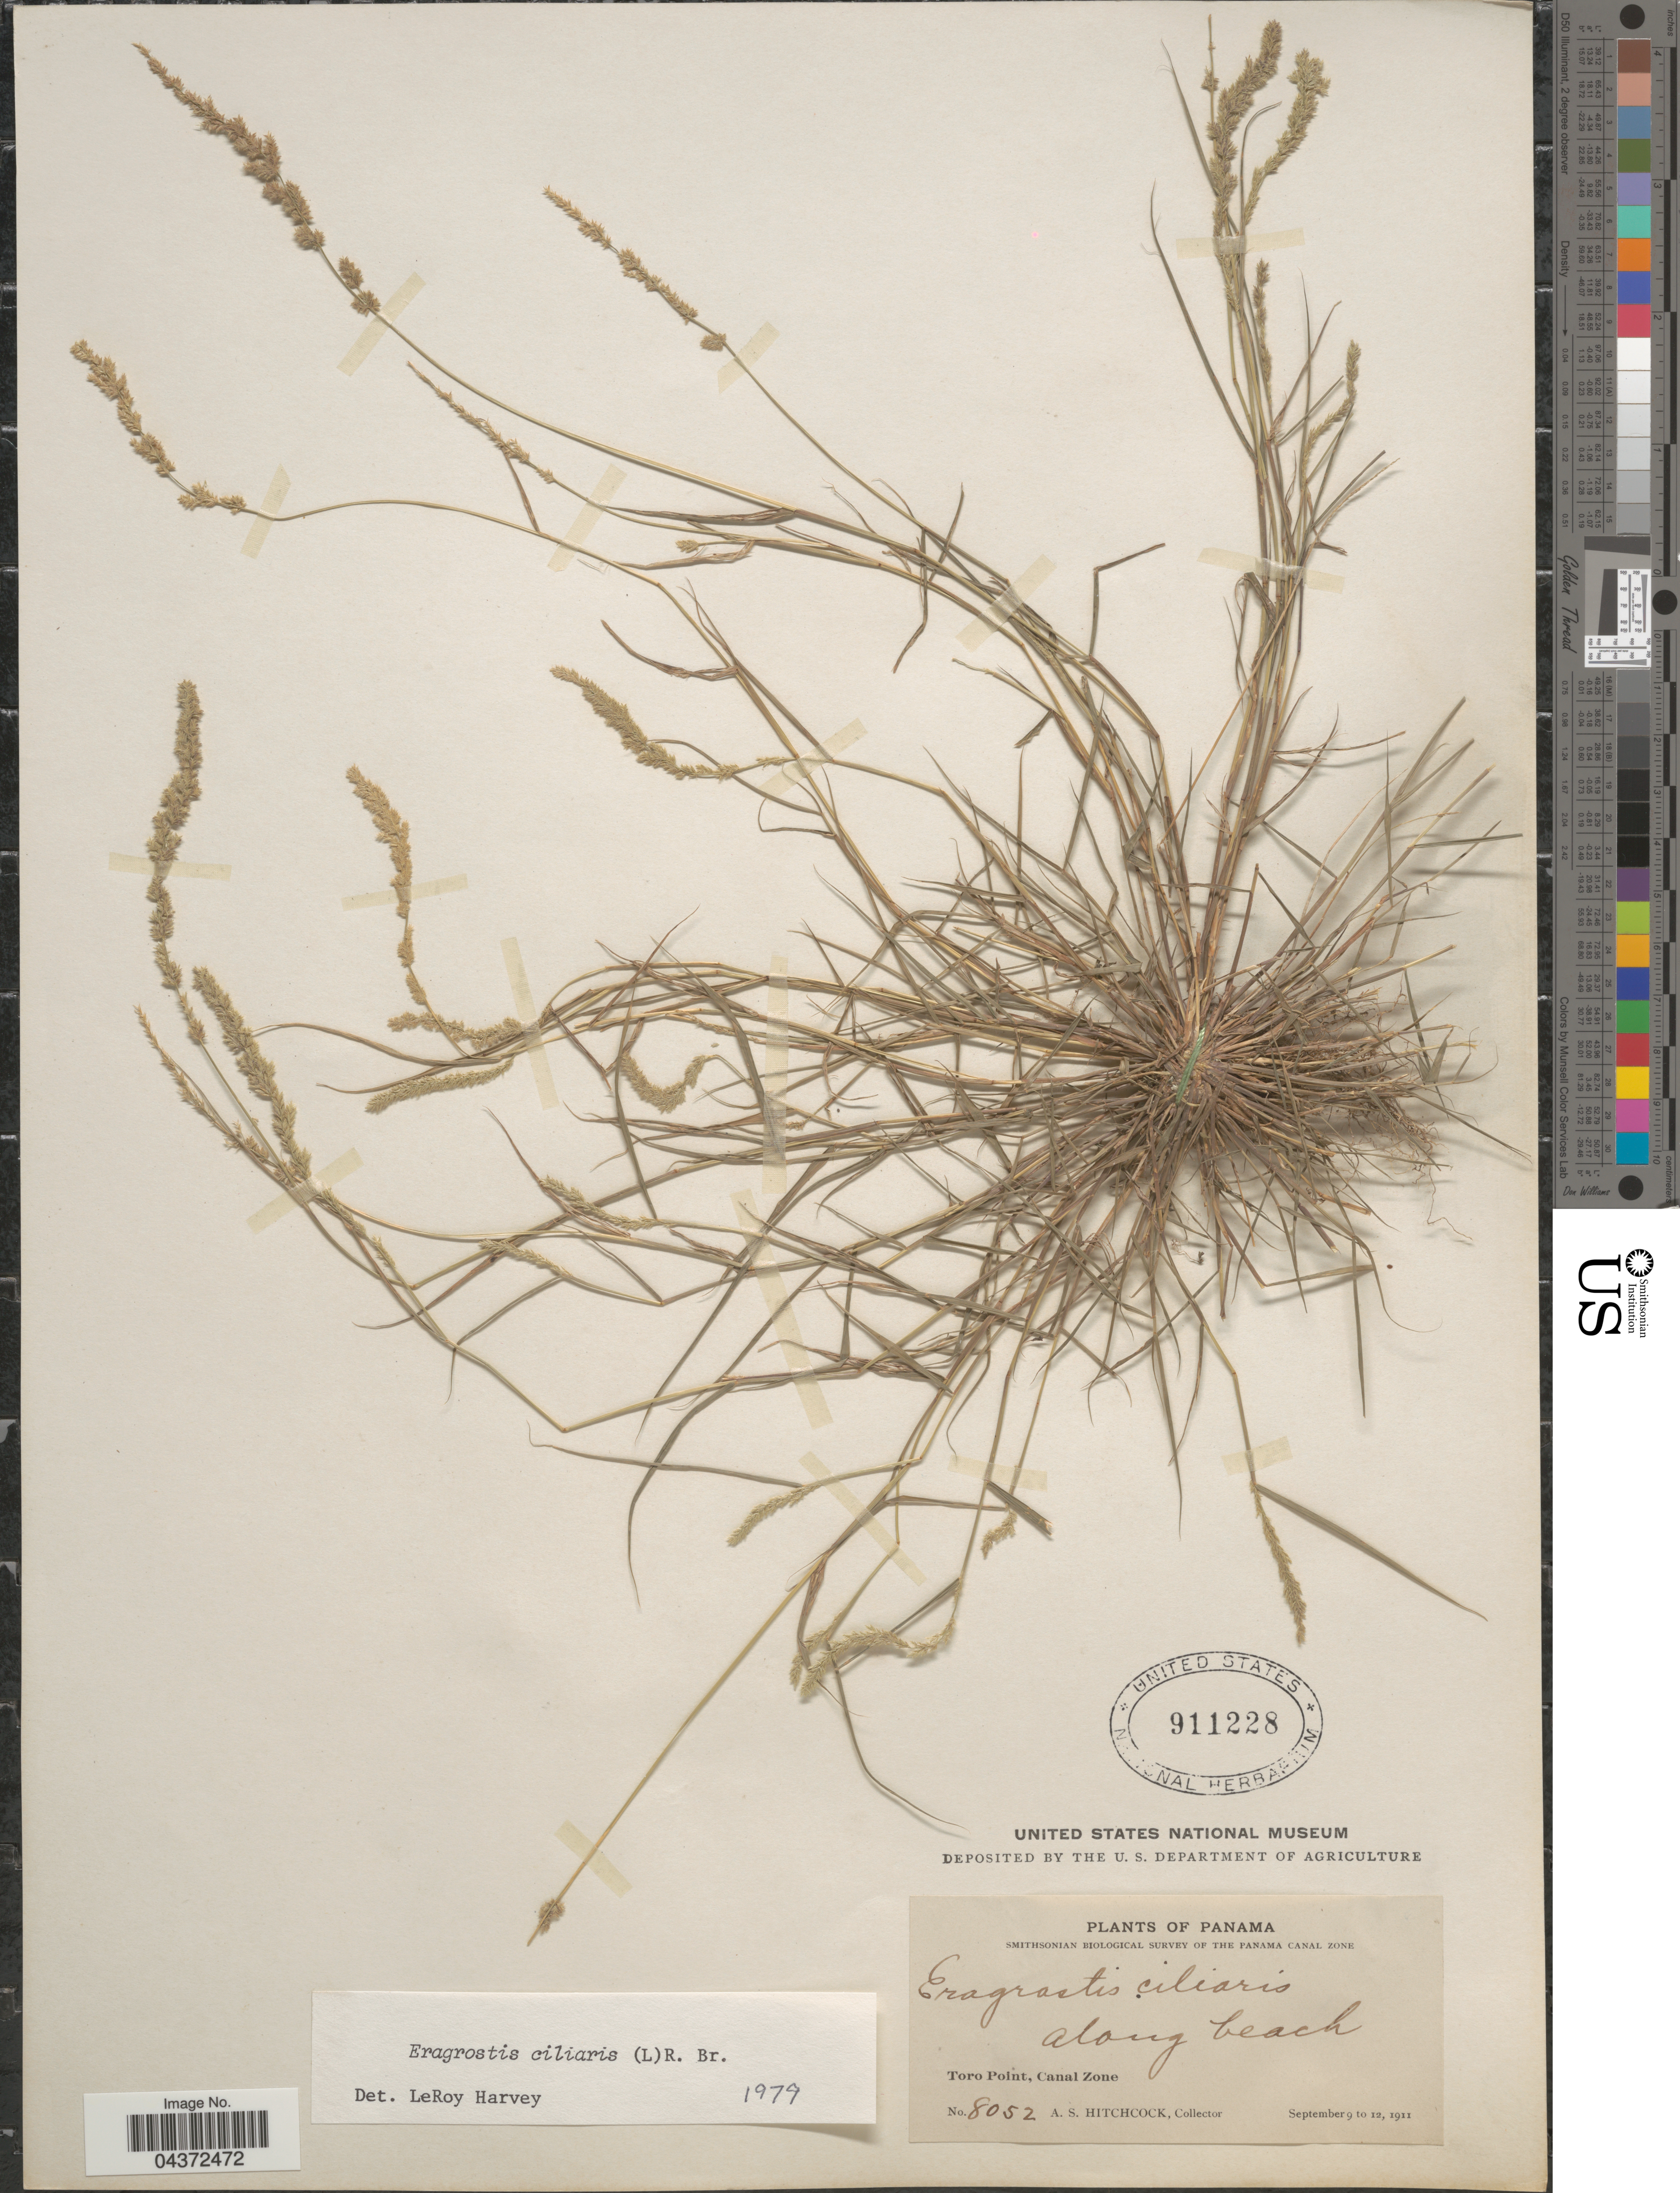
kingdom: Plantae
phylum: Tracheophyta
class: Liliopsida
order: Poales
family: Poaceae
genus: Eragrostis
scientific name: Eragrostis ciliaris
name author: (L.) R. Br.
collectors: A. S. Hitchcock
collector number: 8052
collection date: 1911-09-09/1911-09-12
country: Panama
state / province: Colón / Panamá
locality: Smithsonian Biological Survey of the Panama Canal Zone. Along beach. Toro Point, Canal Zone.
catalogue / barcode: US 911228